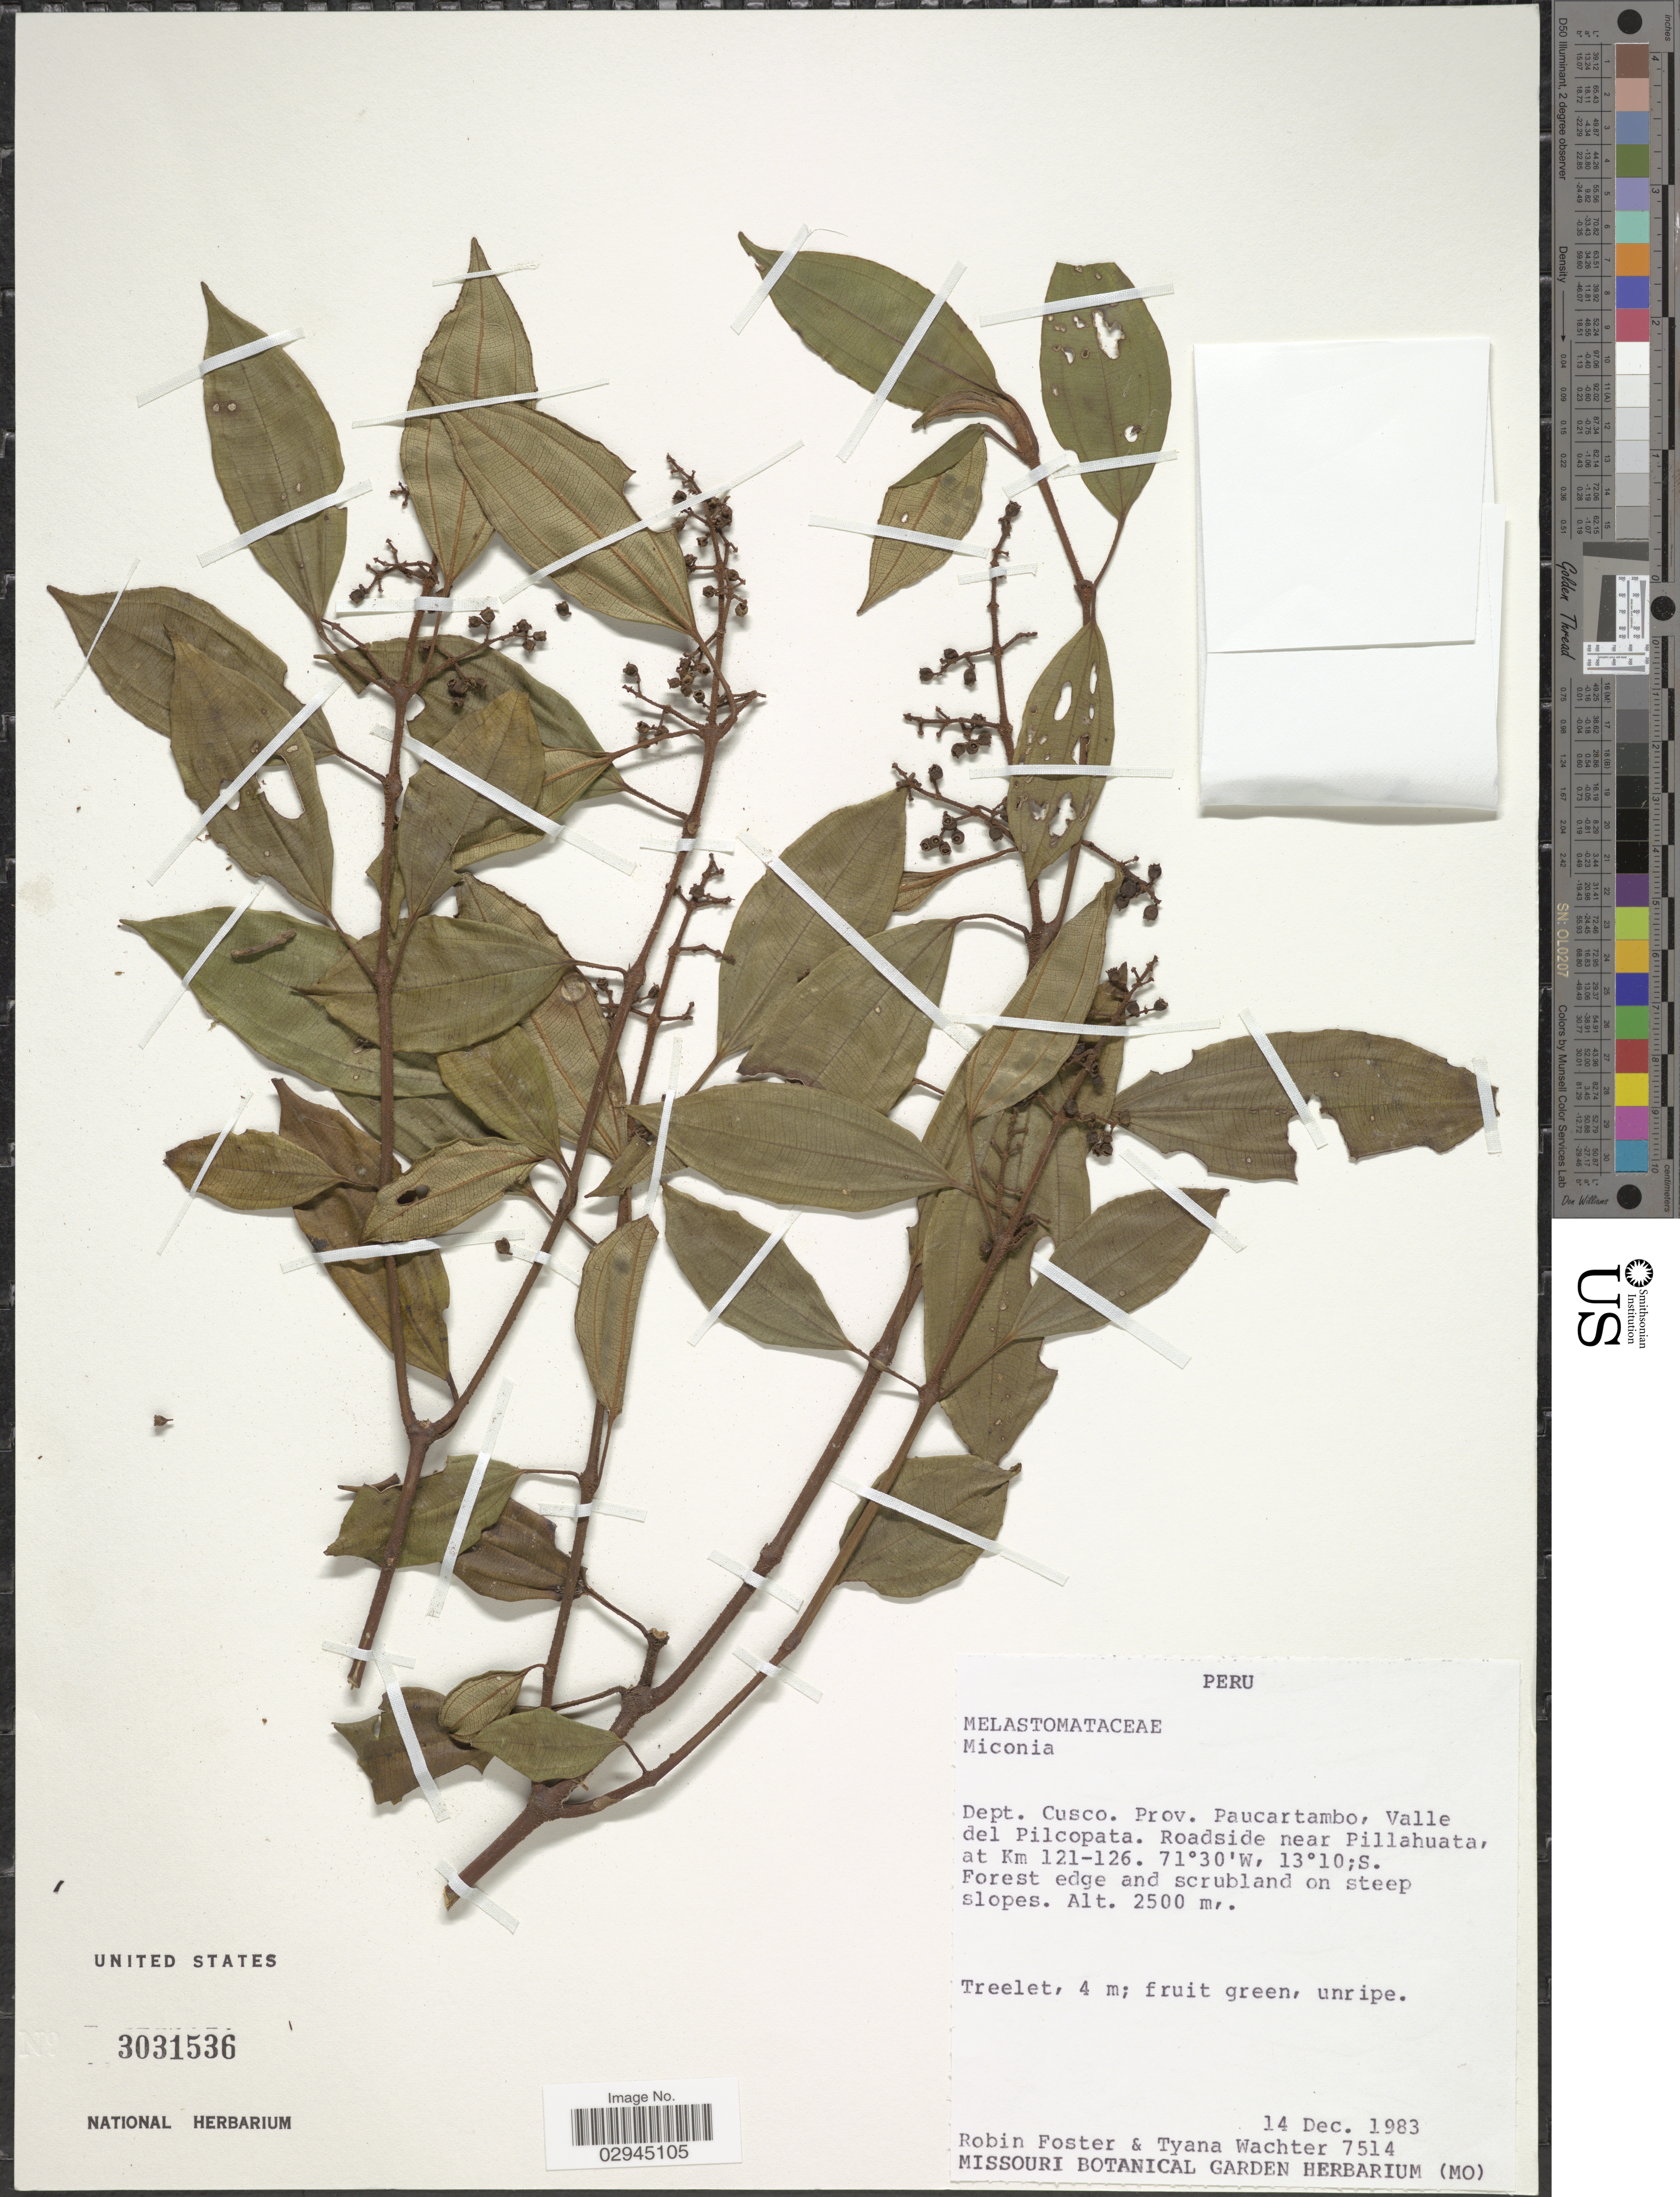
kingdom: Plantae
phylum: Tracheophyta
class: Magnoliopsida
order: Myrtales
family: Melastomataceae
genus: Miconia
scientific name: Miconia sp.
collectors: R. B. Foster & T. Wachter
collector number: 7514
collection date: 1983-12-14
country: Peru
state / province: Cusco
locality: Dept. Cusco. Prov. Paucartambo, Valle del Pilcopata. Roadside near Pillahuata, at Km 121-126.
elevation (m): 2500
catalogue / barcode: US 3031536